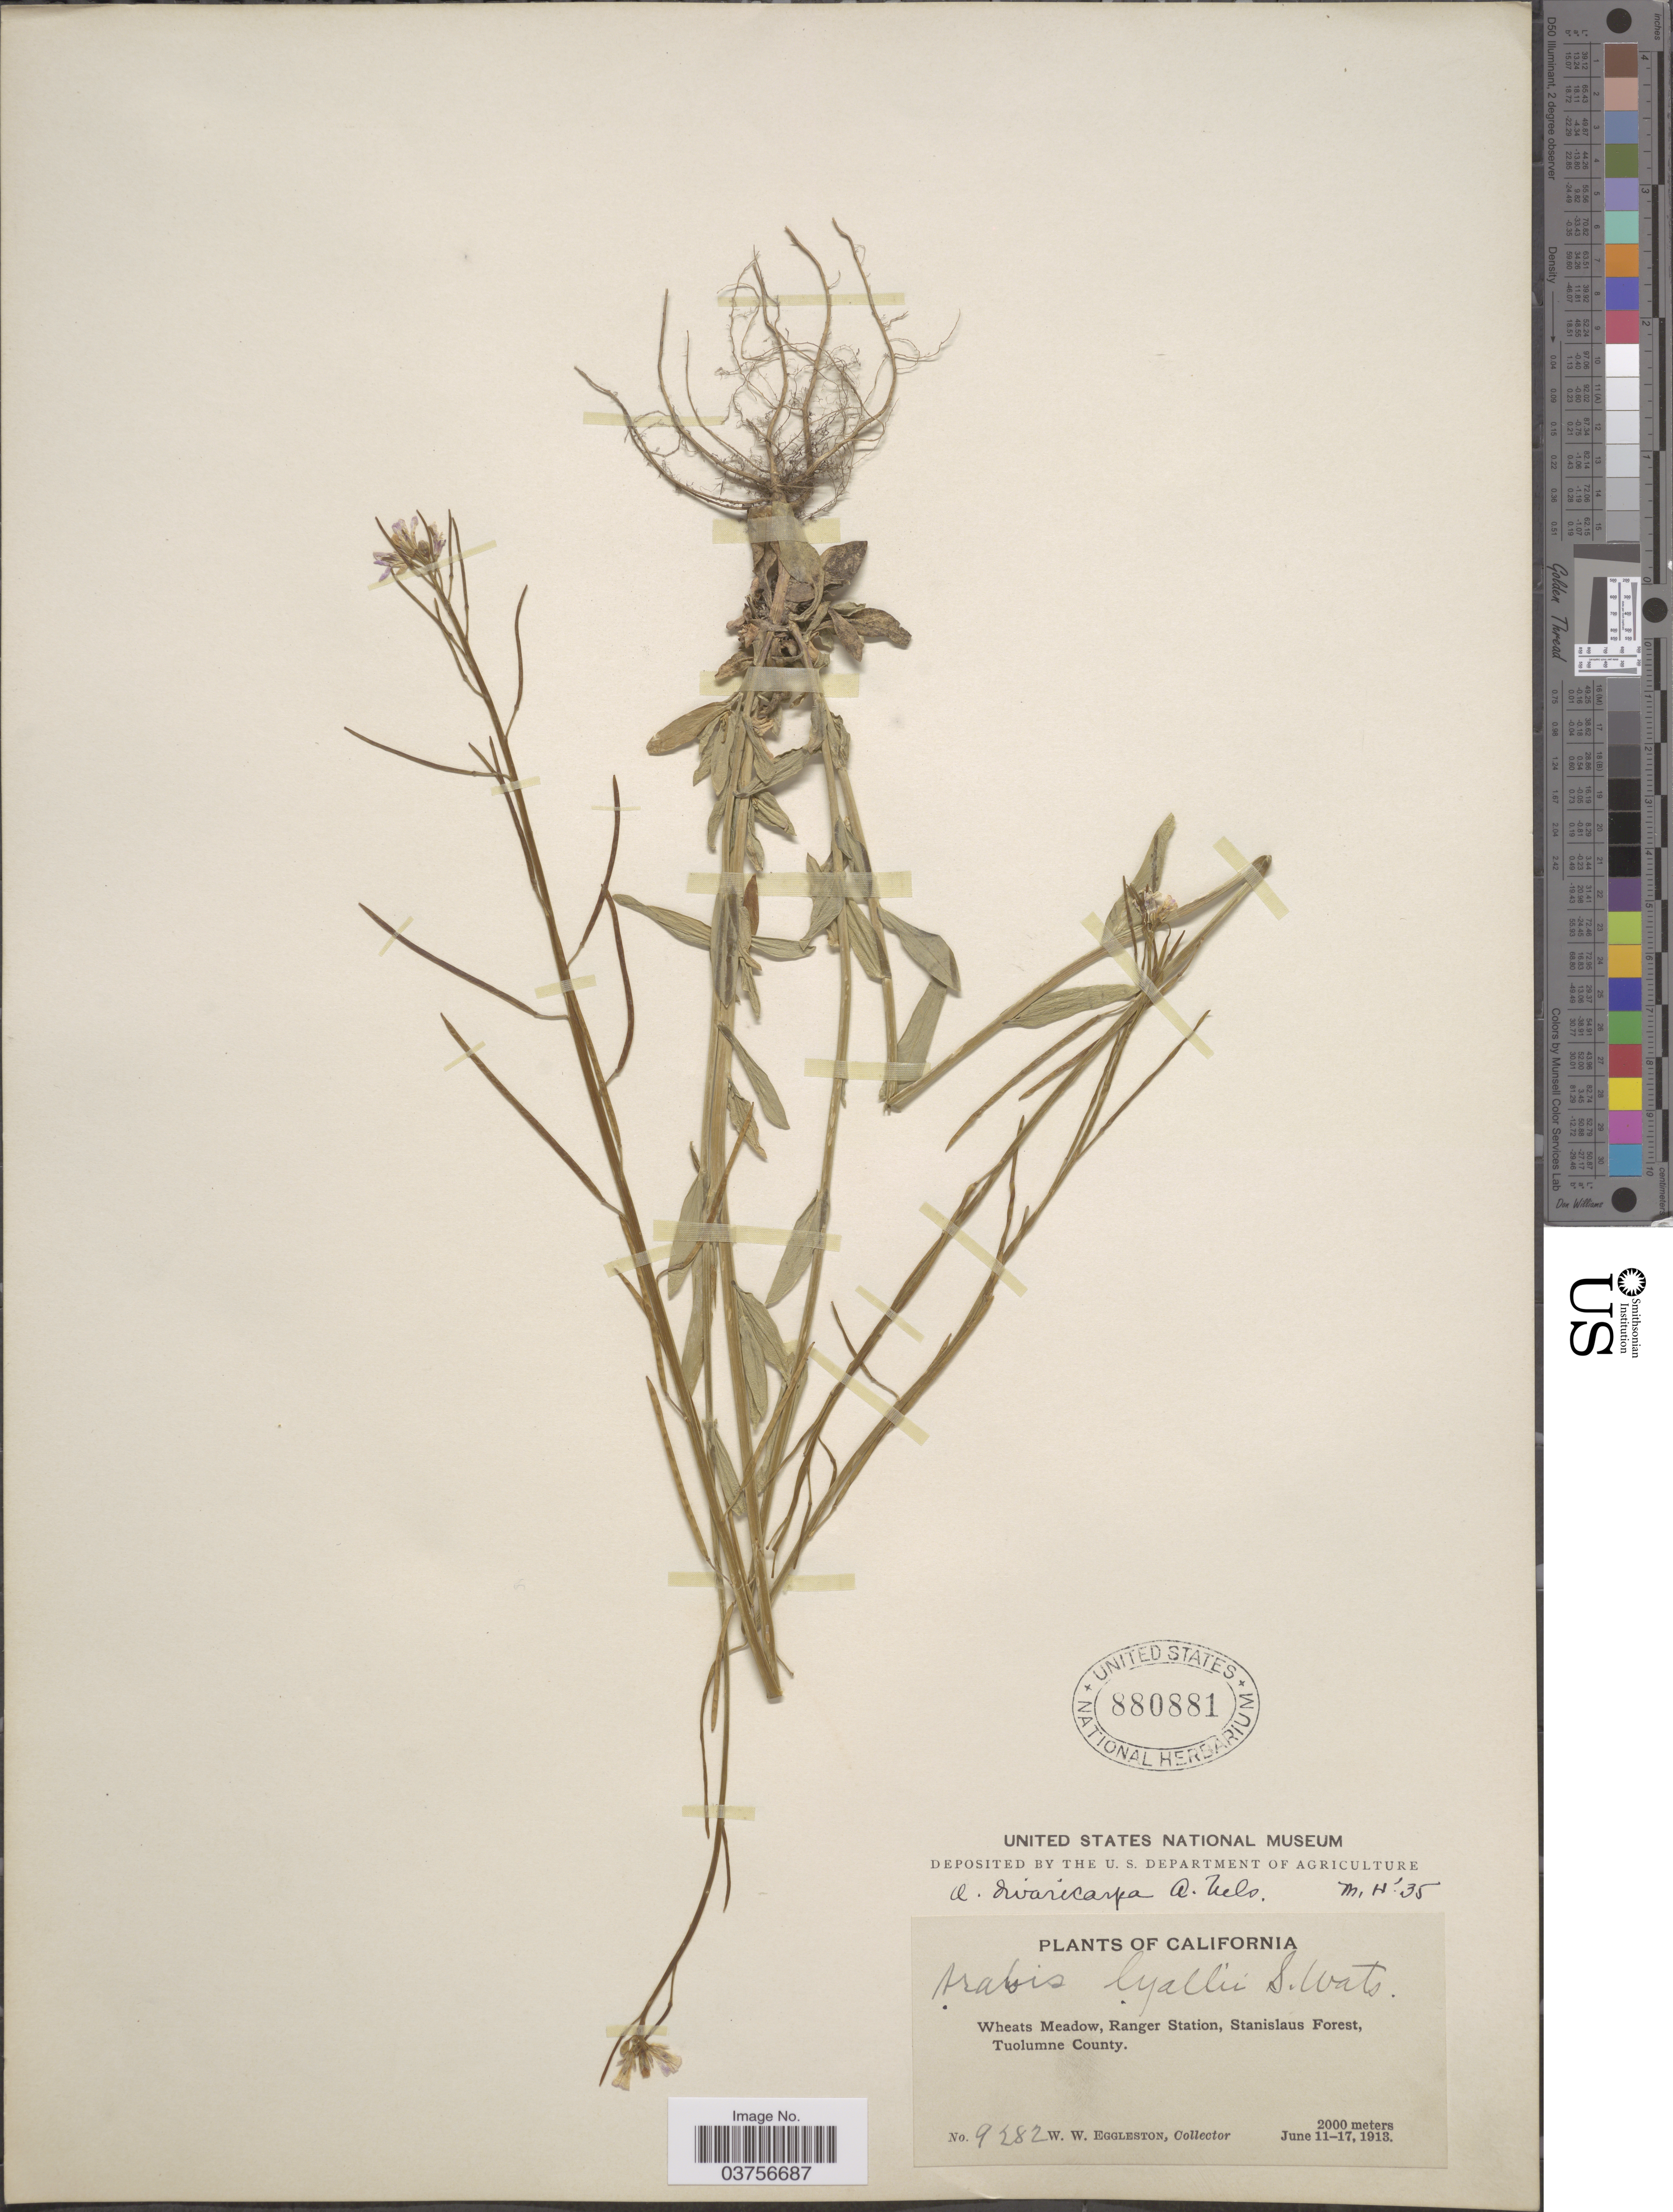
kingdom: Plantae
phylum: Tracheophyta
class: Magnoliopsida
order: Brassicales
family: Brassicaceae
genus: Arabis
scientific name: Arabis divaricarpa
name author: A. Nelson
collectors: W. W. Eggleston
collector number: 9282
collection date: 1913-06-11/1913-06-17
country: United States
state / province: California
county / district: Tuolumne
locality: Wheats Meadow, Ranger Station, Stanislaus Forest, Tuolumne County.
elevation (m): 2000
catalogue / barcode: US 880881